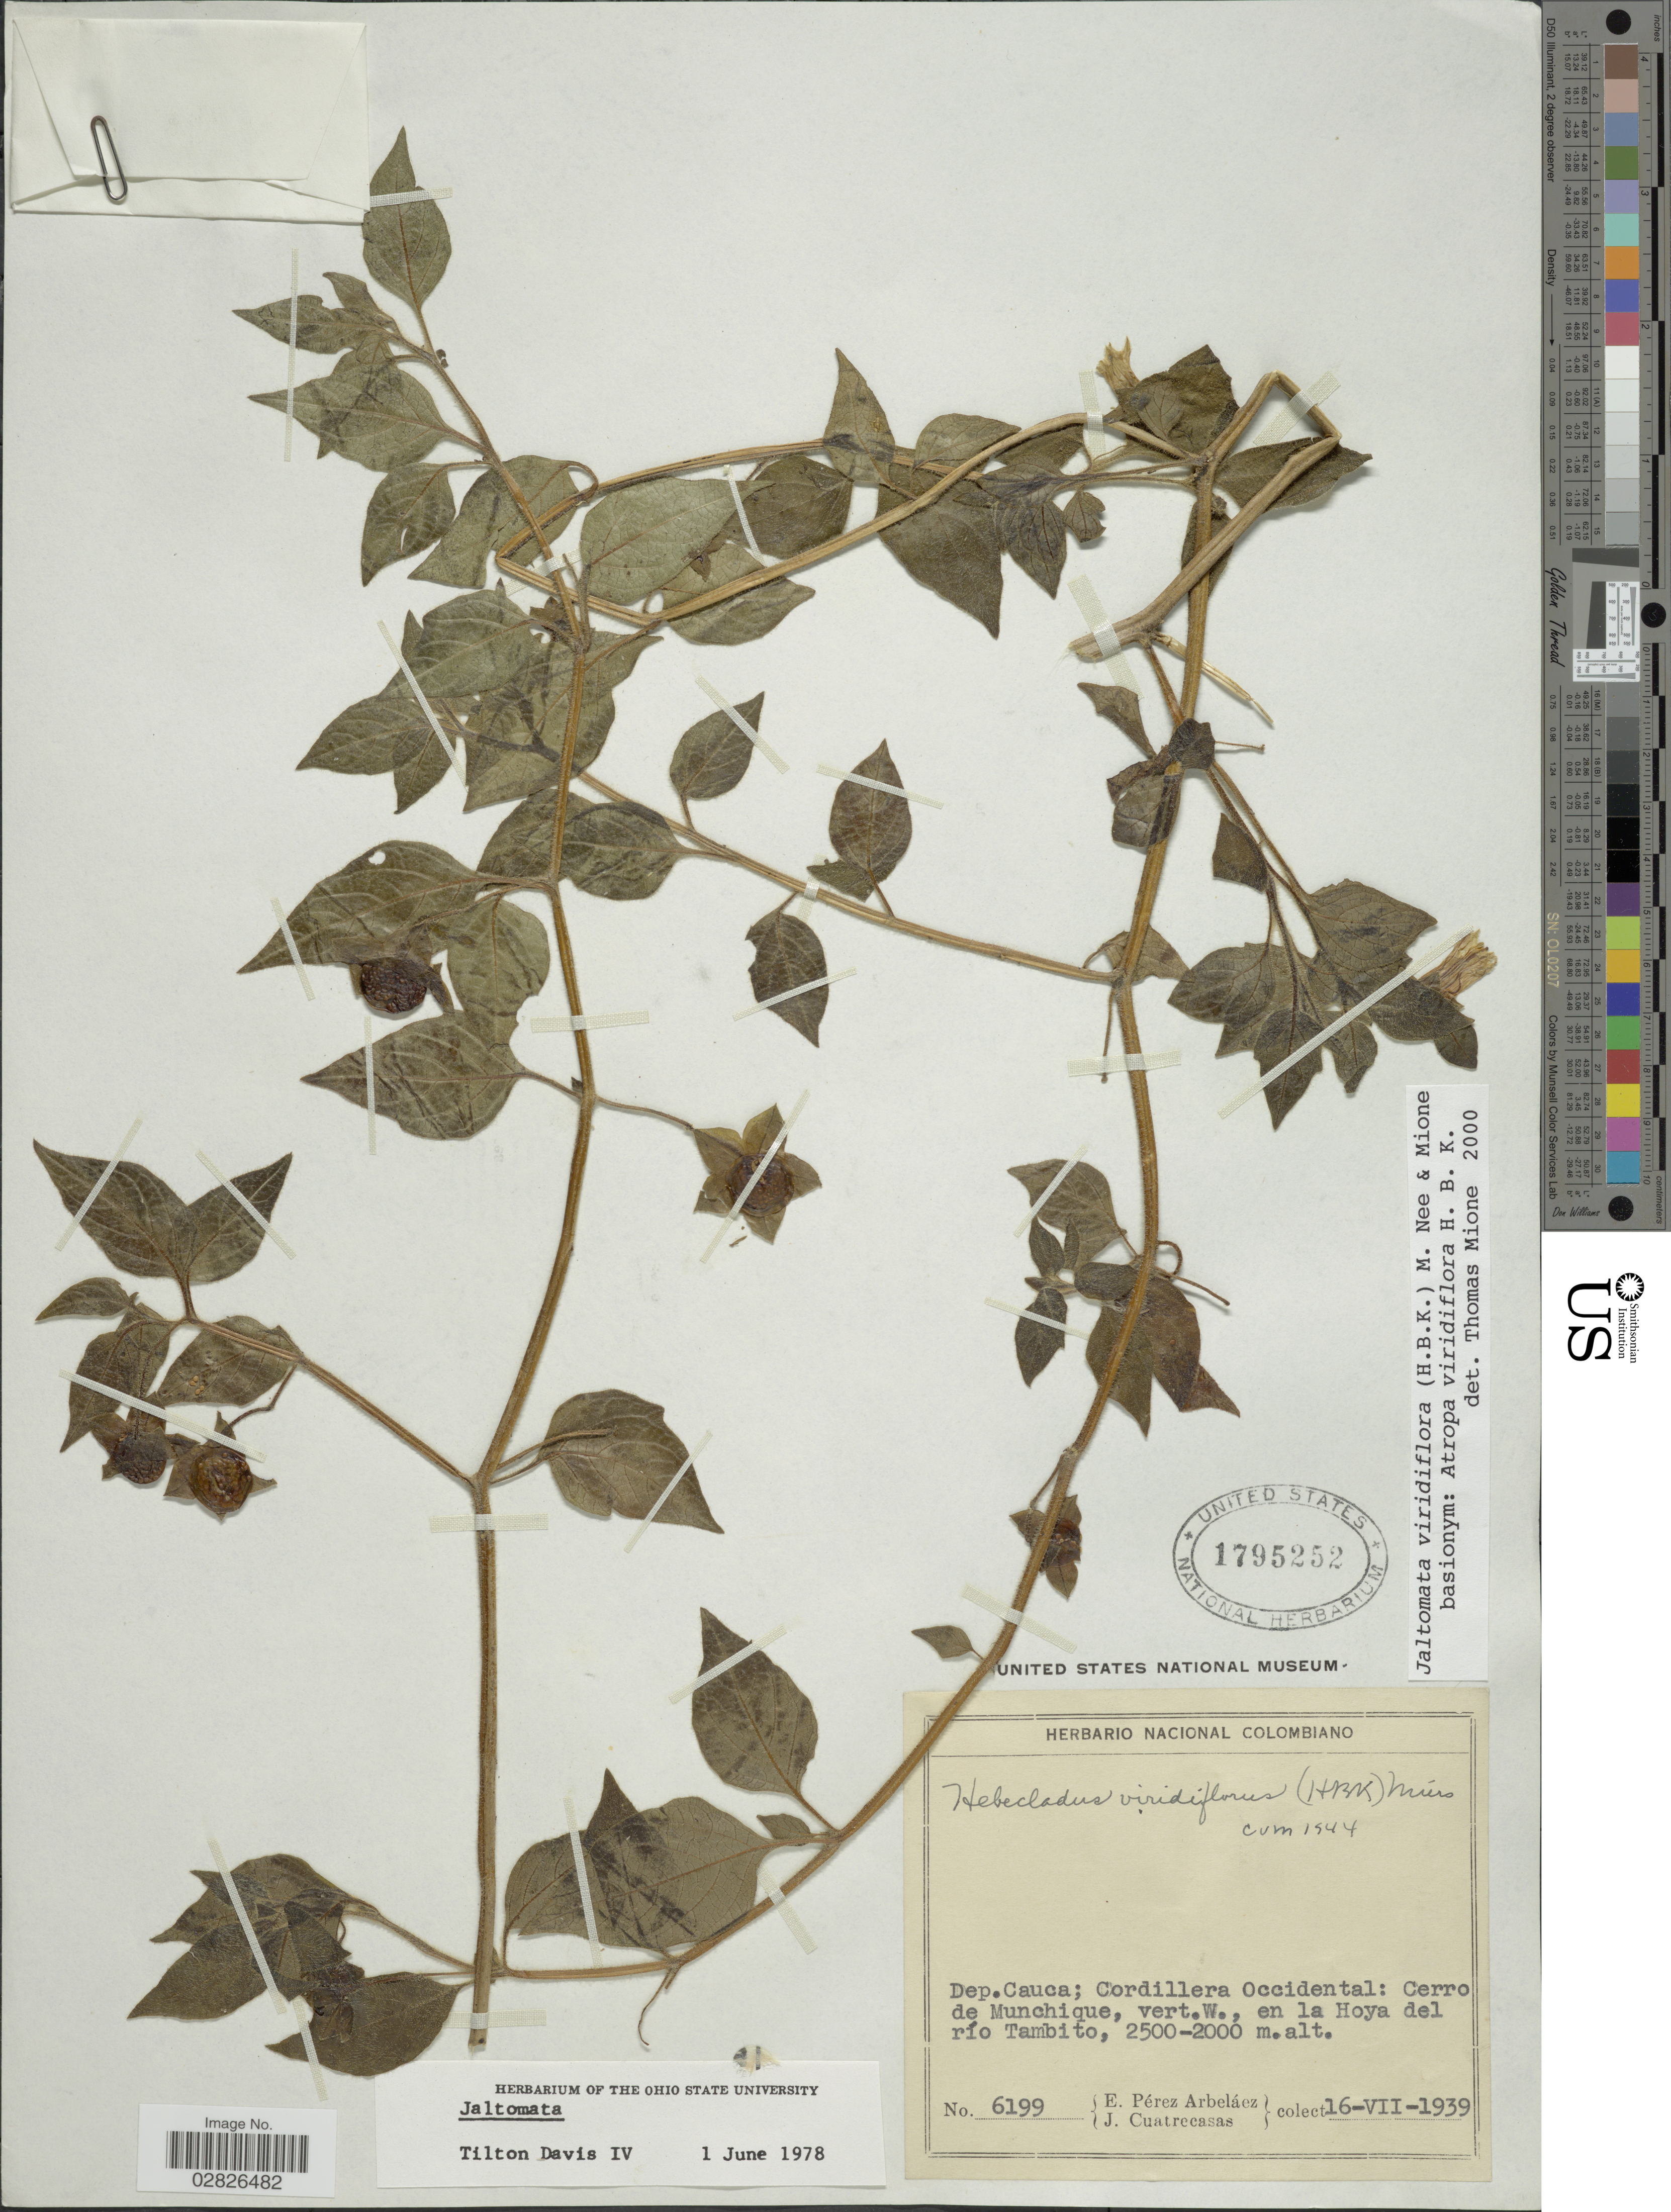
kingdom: Plantae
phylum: Tracheophyta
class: Magnoliopsida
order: Solanales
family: Solanaceae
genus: Jaltomata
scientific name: Jaltomata virdiflora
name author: (Kunth) M. Nee & Mione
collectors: E. Pérez Arbeláez & J. Cuatrecasas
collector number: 6199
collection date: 1939-07-16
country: Colombia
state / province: Cauca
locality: Dep. Cauca, Cordillera Occidental, Cerro de Munchique, vert. W., en la Hoya del río Tambito.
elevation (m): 2000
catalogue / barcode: US 1795252